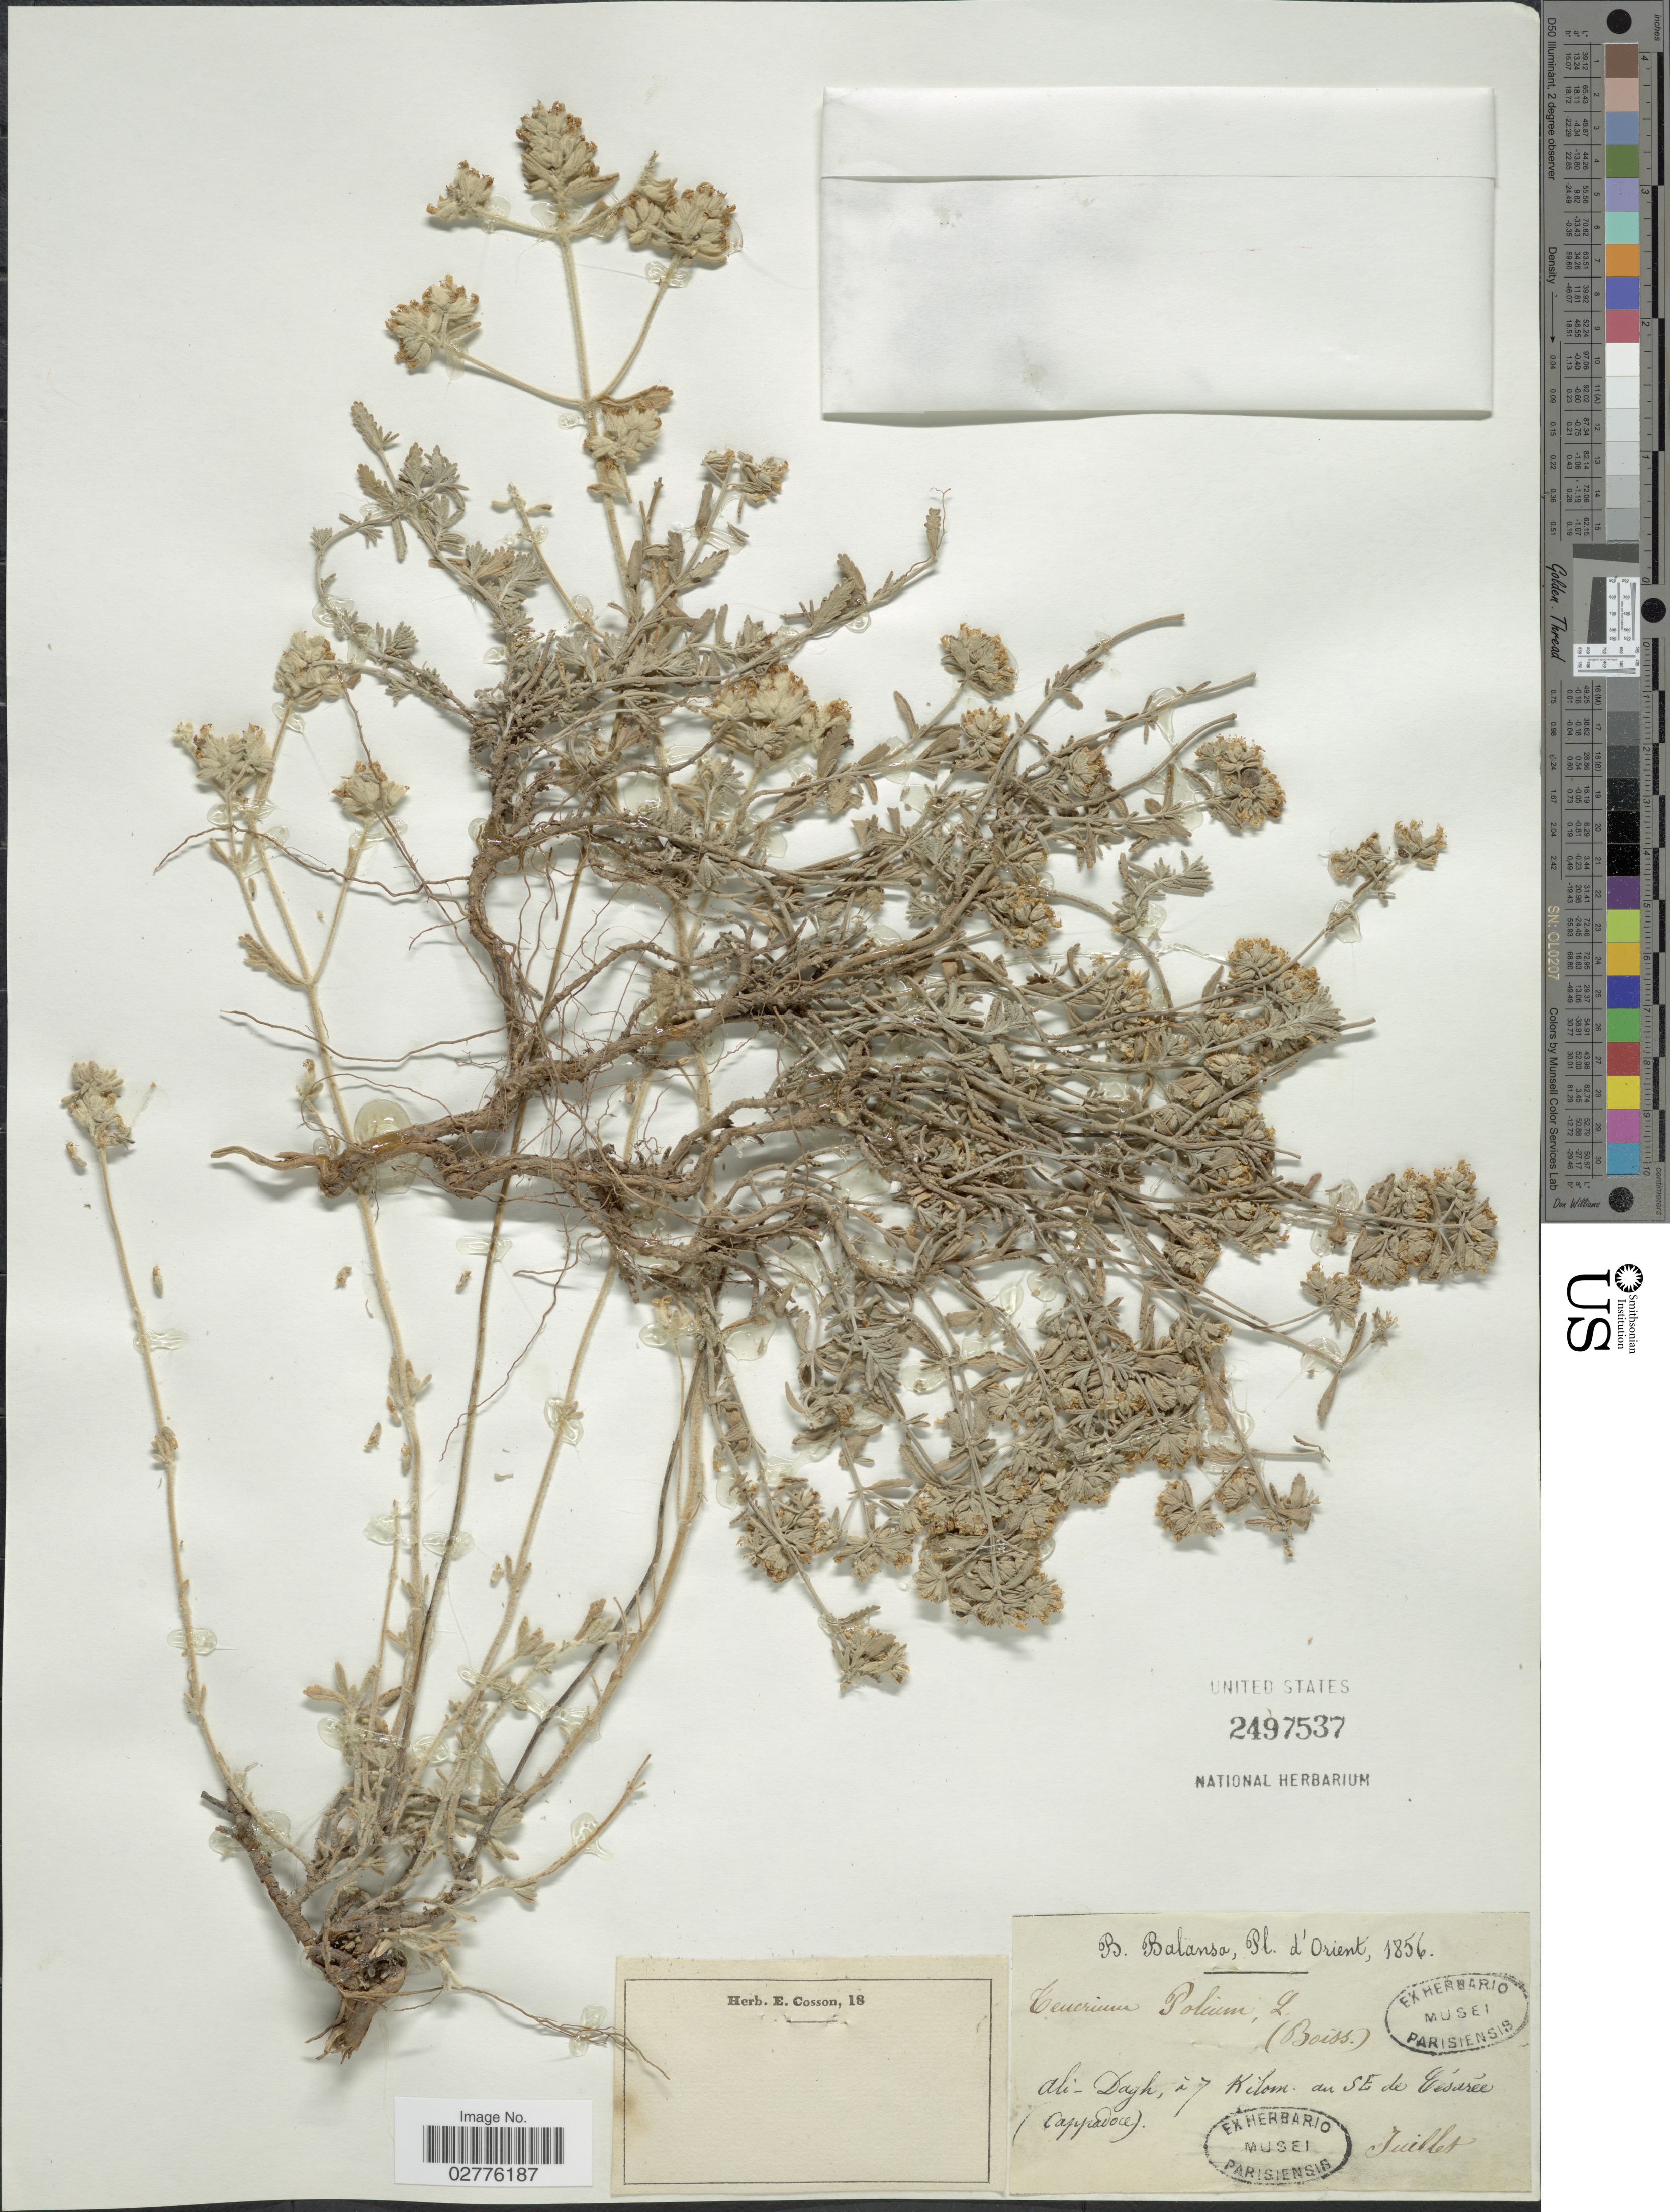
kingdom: Plantae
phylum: Tracheophyta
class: Magnoliopsida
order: Lamiales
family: Lamiaceae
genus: Teucrium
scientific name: Teucrium polium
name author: L.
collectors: B. Balansa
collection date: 1856-07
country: Turkey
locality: Orient, Ali-Dagh, à 7 Kilom. au SE de Césarée [interpreted] (Cappadoce).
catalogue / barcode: US 2497537